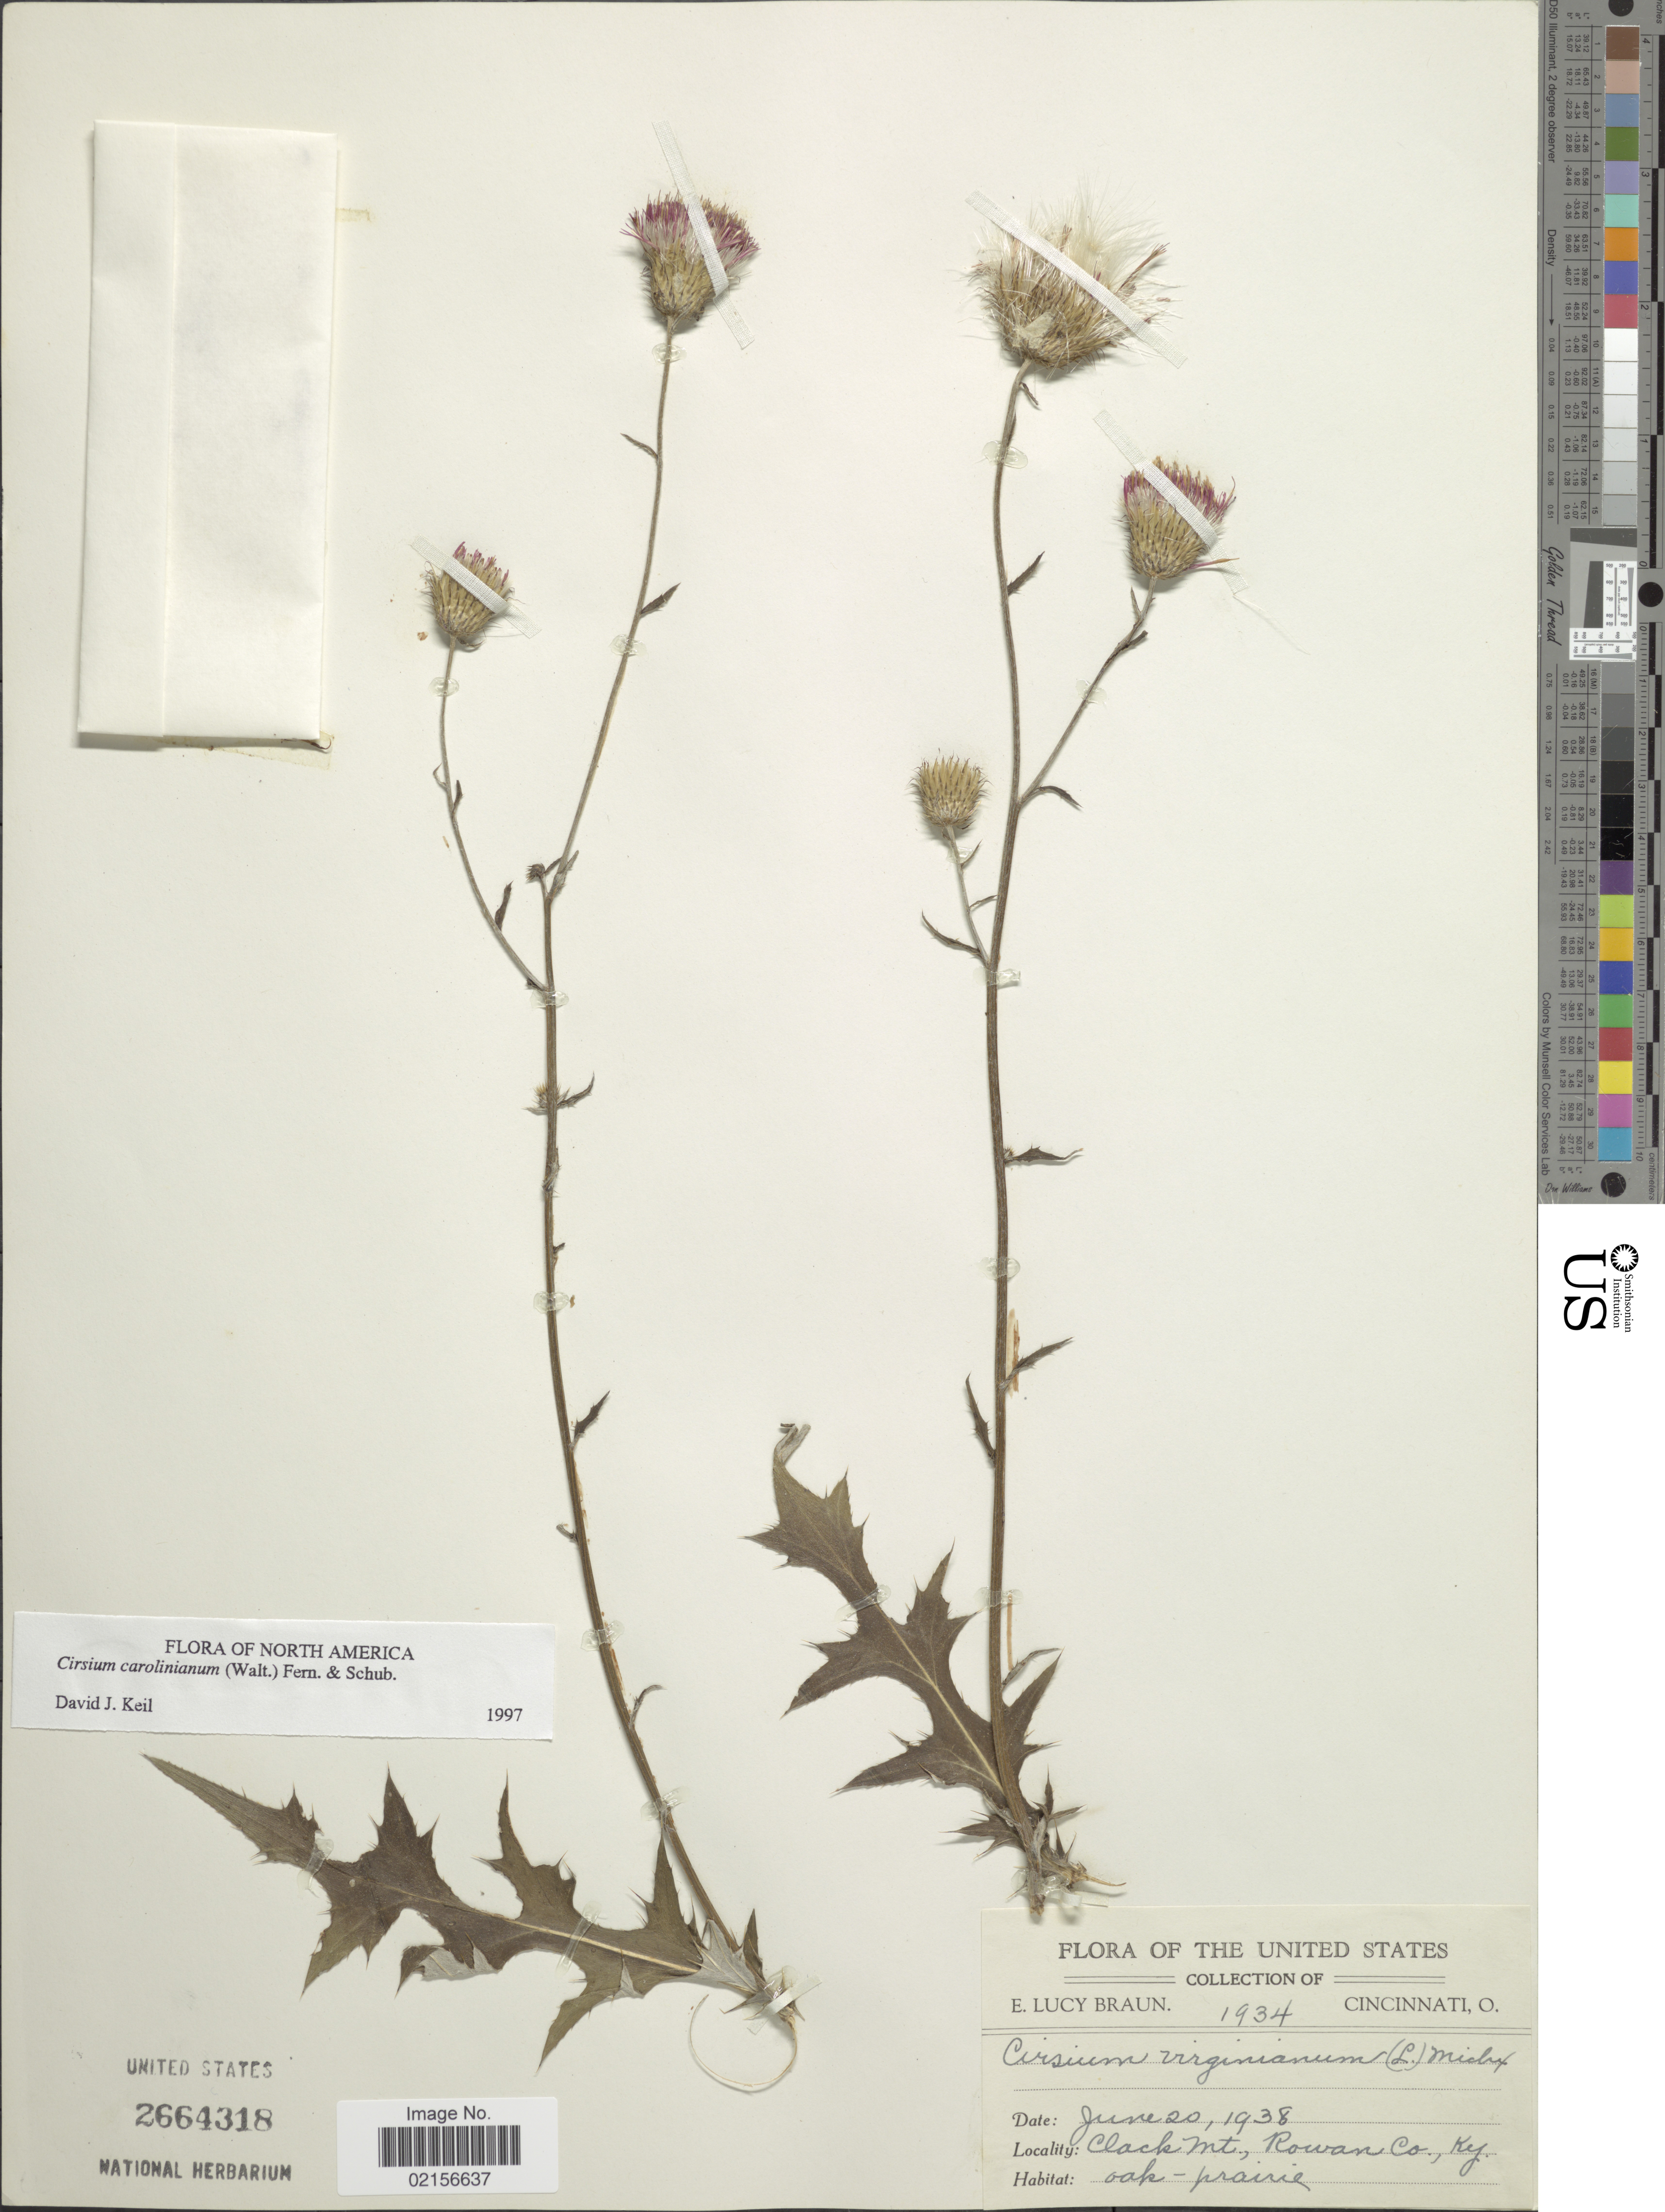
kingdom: Plantae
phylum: Tracheophyta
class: Magnoliopsida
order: Asterales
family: Asteraceae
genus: Cirsium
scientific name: Cirsium carolinianum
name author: (Walter) Fernald & Schub.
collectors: E. L. Braun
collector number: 1934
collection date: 1938-06-20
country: United States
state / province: Kentucky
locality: Clack Mt., Rowan Co, oak-prairie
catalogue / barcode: US 2664318